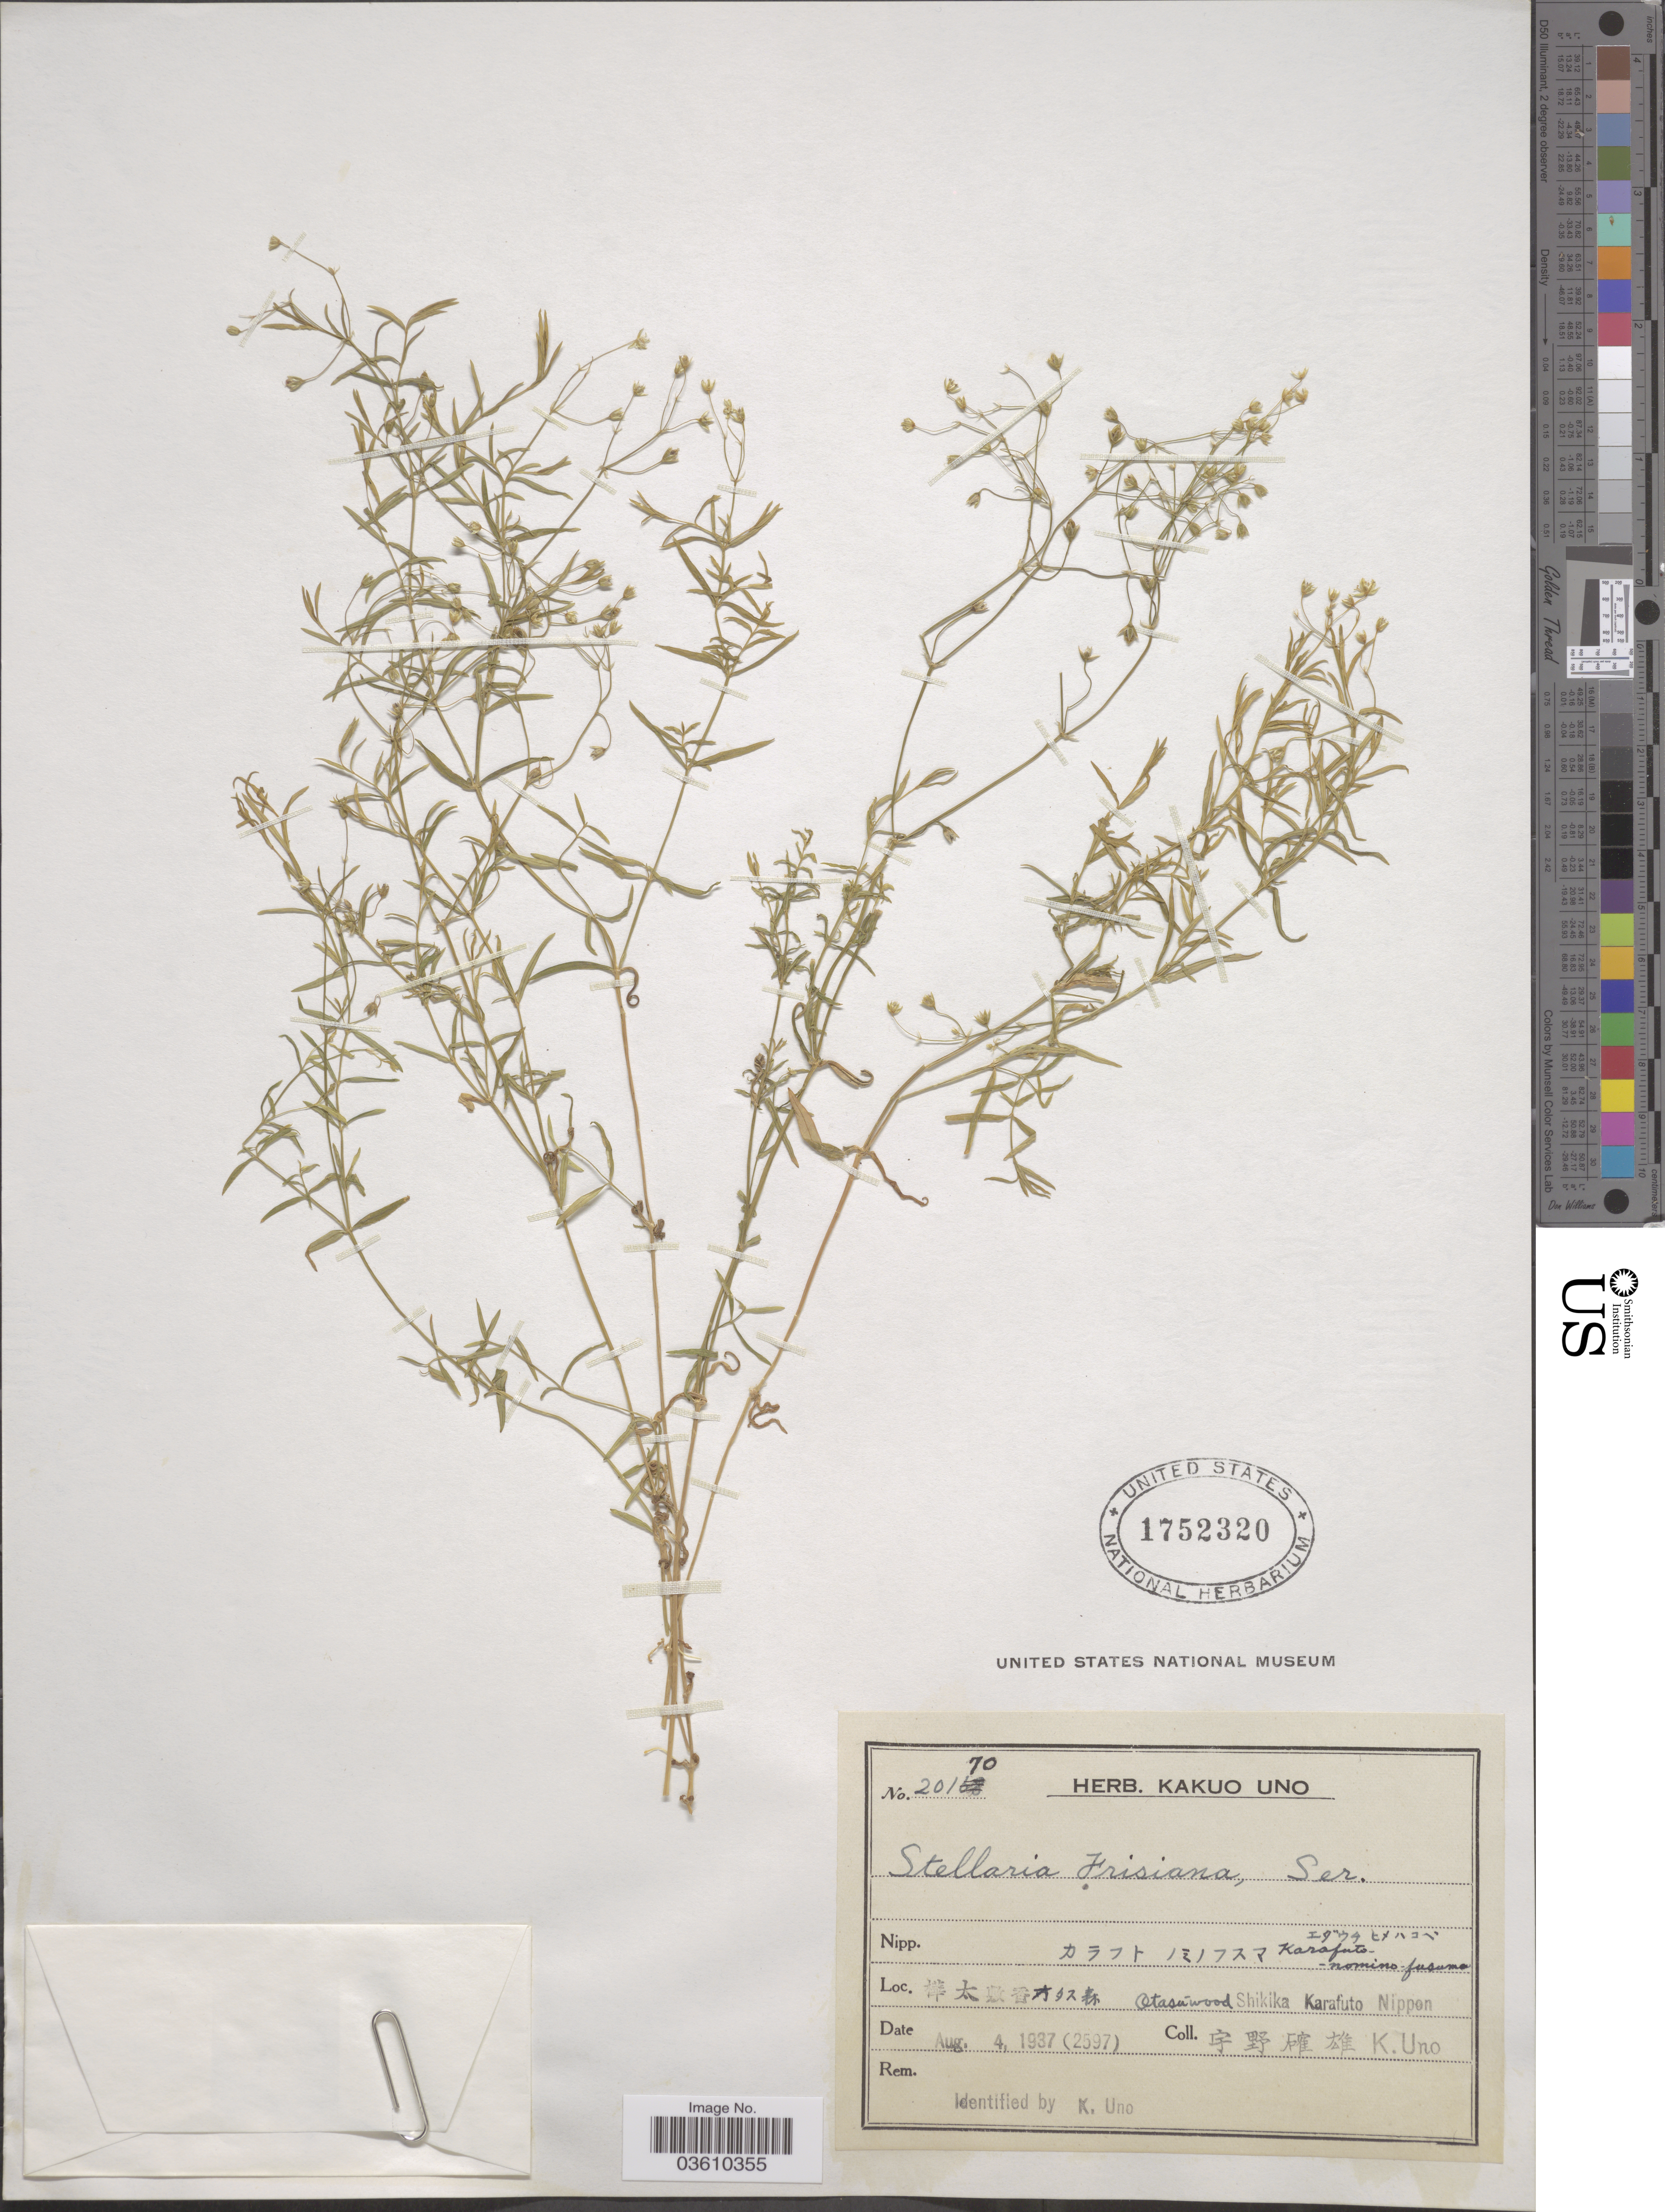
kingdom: Plantae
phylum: Tracheophyta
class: Magnoliopsida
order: Caryophyllales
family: Caryophyllaceae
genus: Stellaria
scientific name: Stellaria friesiana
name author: Ser.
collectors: K. Uno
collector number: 20170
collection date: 1937-08-04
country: Japan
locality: X. Otasúwood. Shikika Karafuto Nippon.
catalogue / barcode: US 1752320